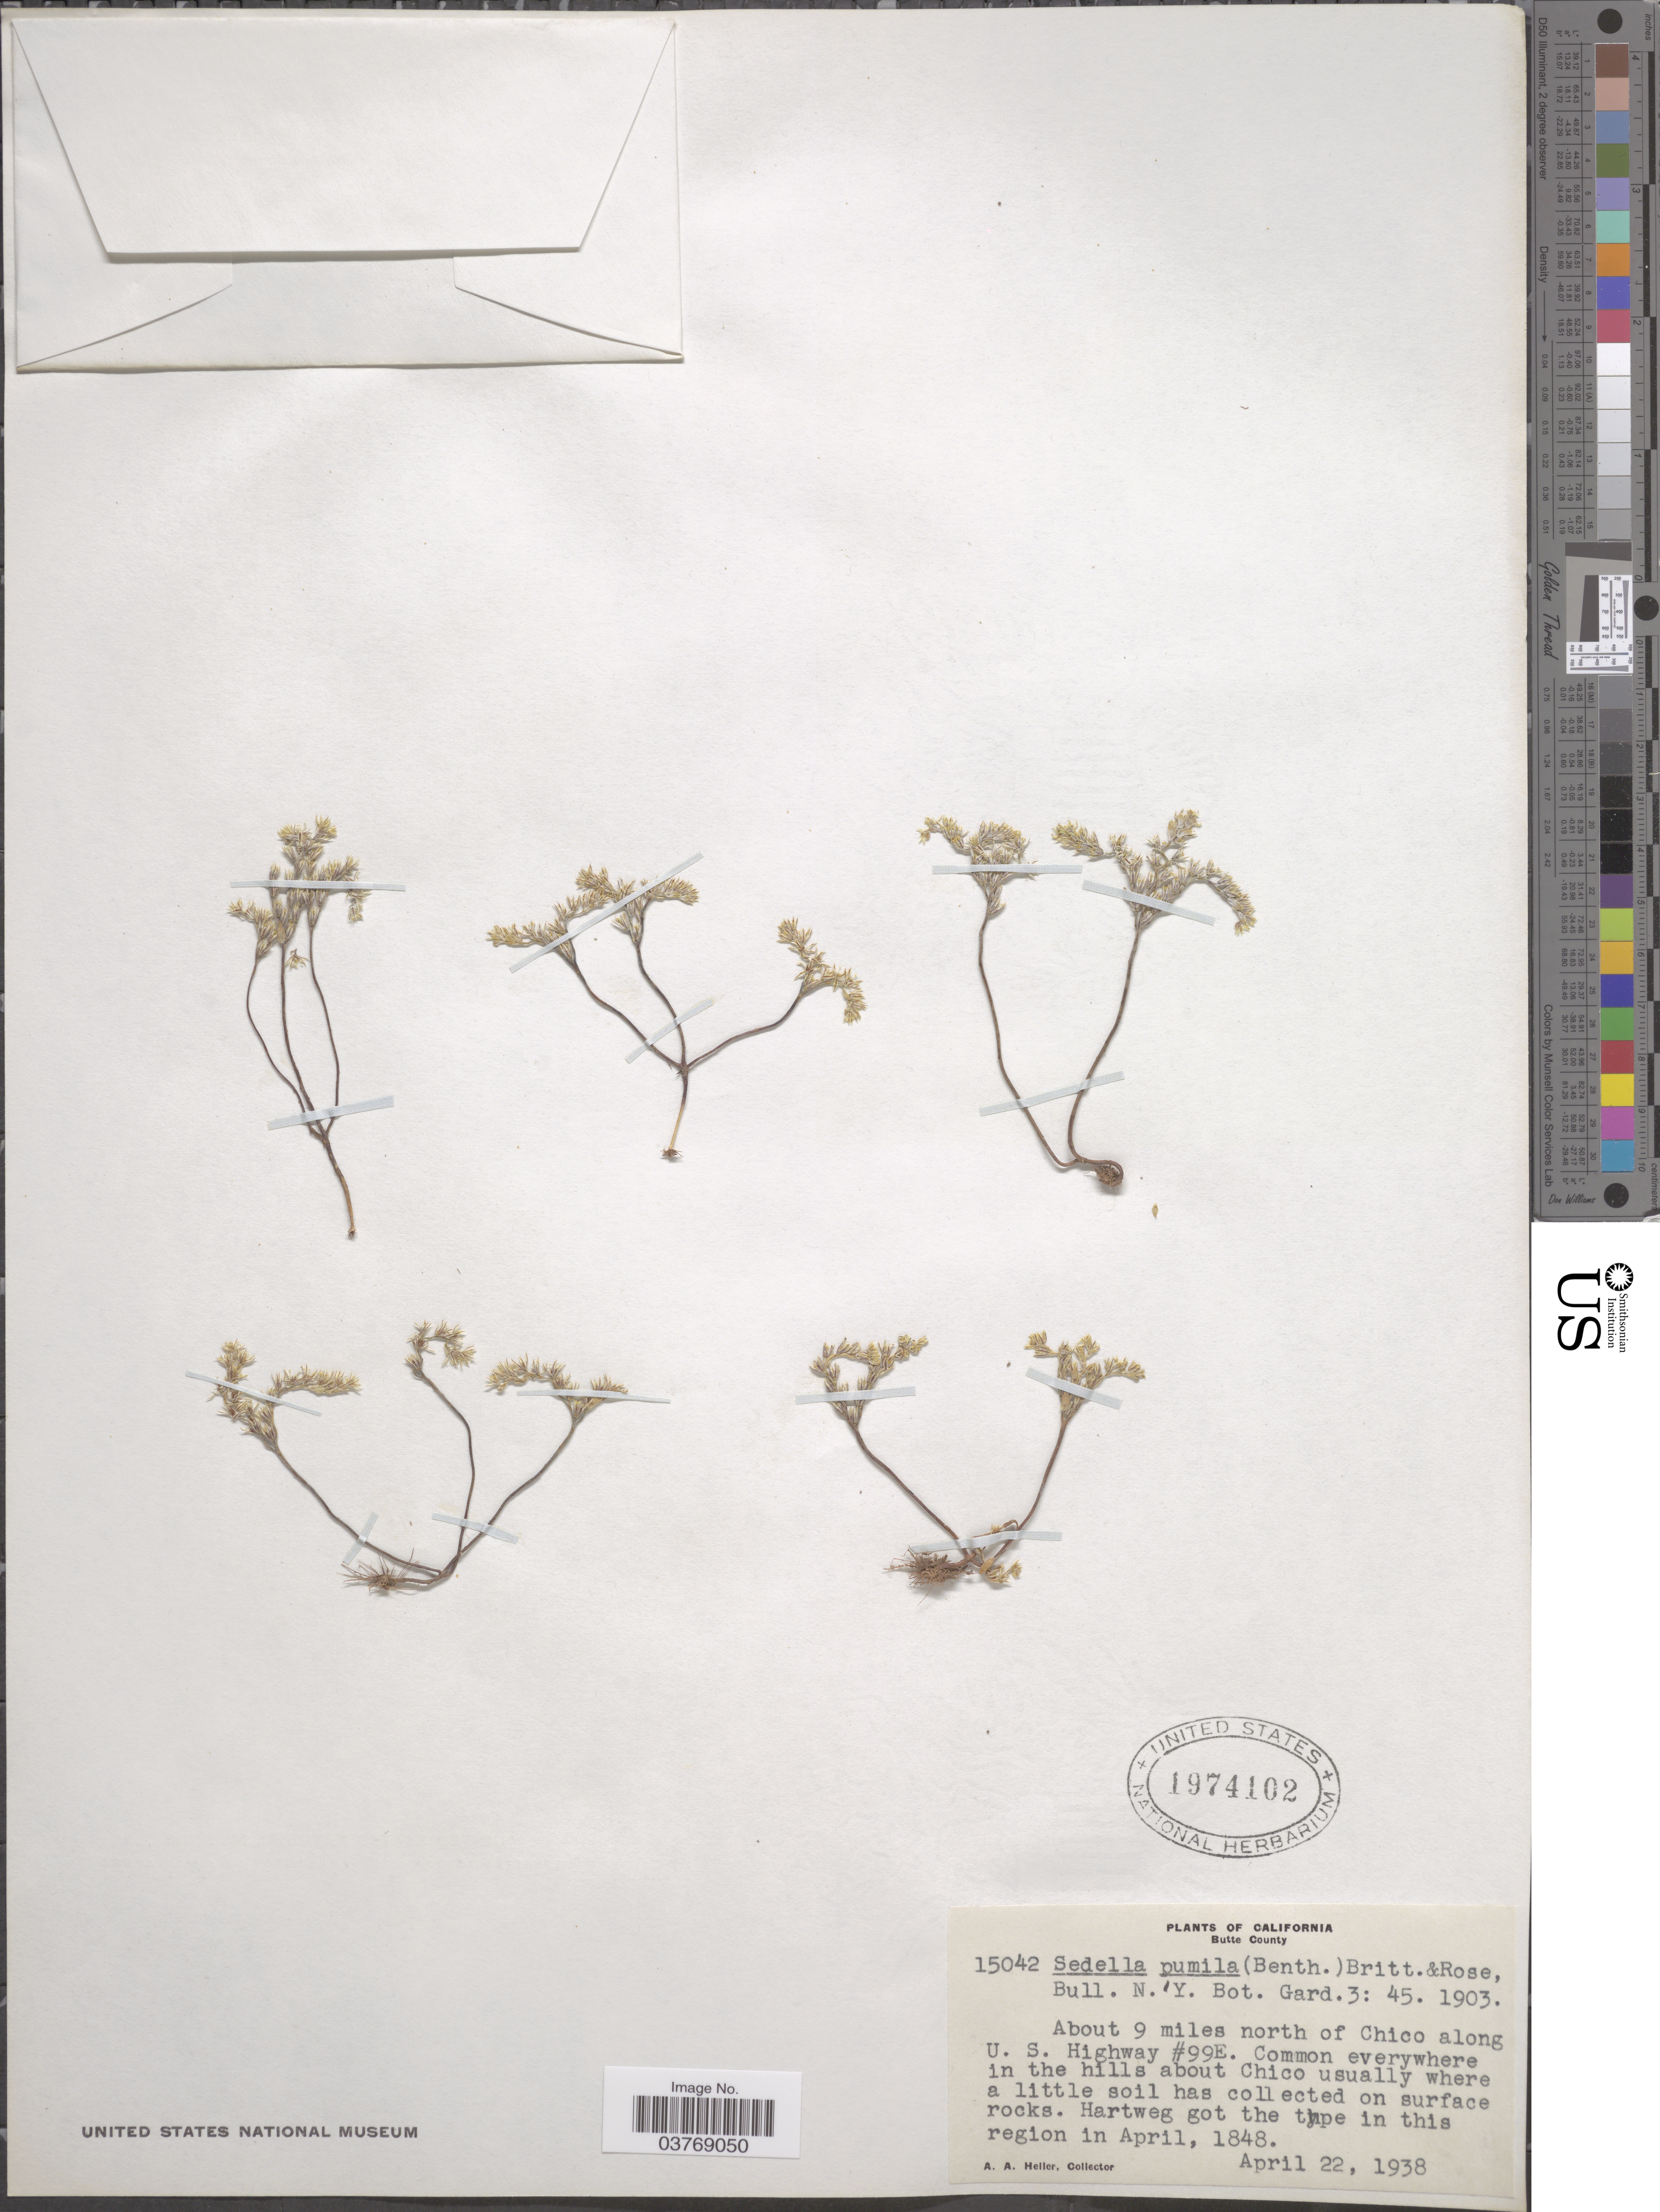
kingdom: Plantae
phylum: Tracheophyta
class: Magnoliopsida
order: Saxifragales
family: Crassulaceae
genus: Sedella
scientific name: Sedella pumila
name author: (Benth.) Britton & Rose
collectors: A. A. Heller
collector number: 15042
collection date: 1938-04-22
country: United States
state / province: California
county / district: Butte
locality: Butte County. About 9 miles north of Chico along U. S. Highway #99E. Common everywhere in the hills about Chico.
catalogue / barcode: US 1974102